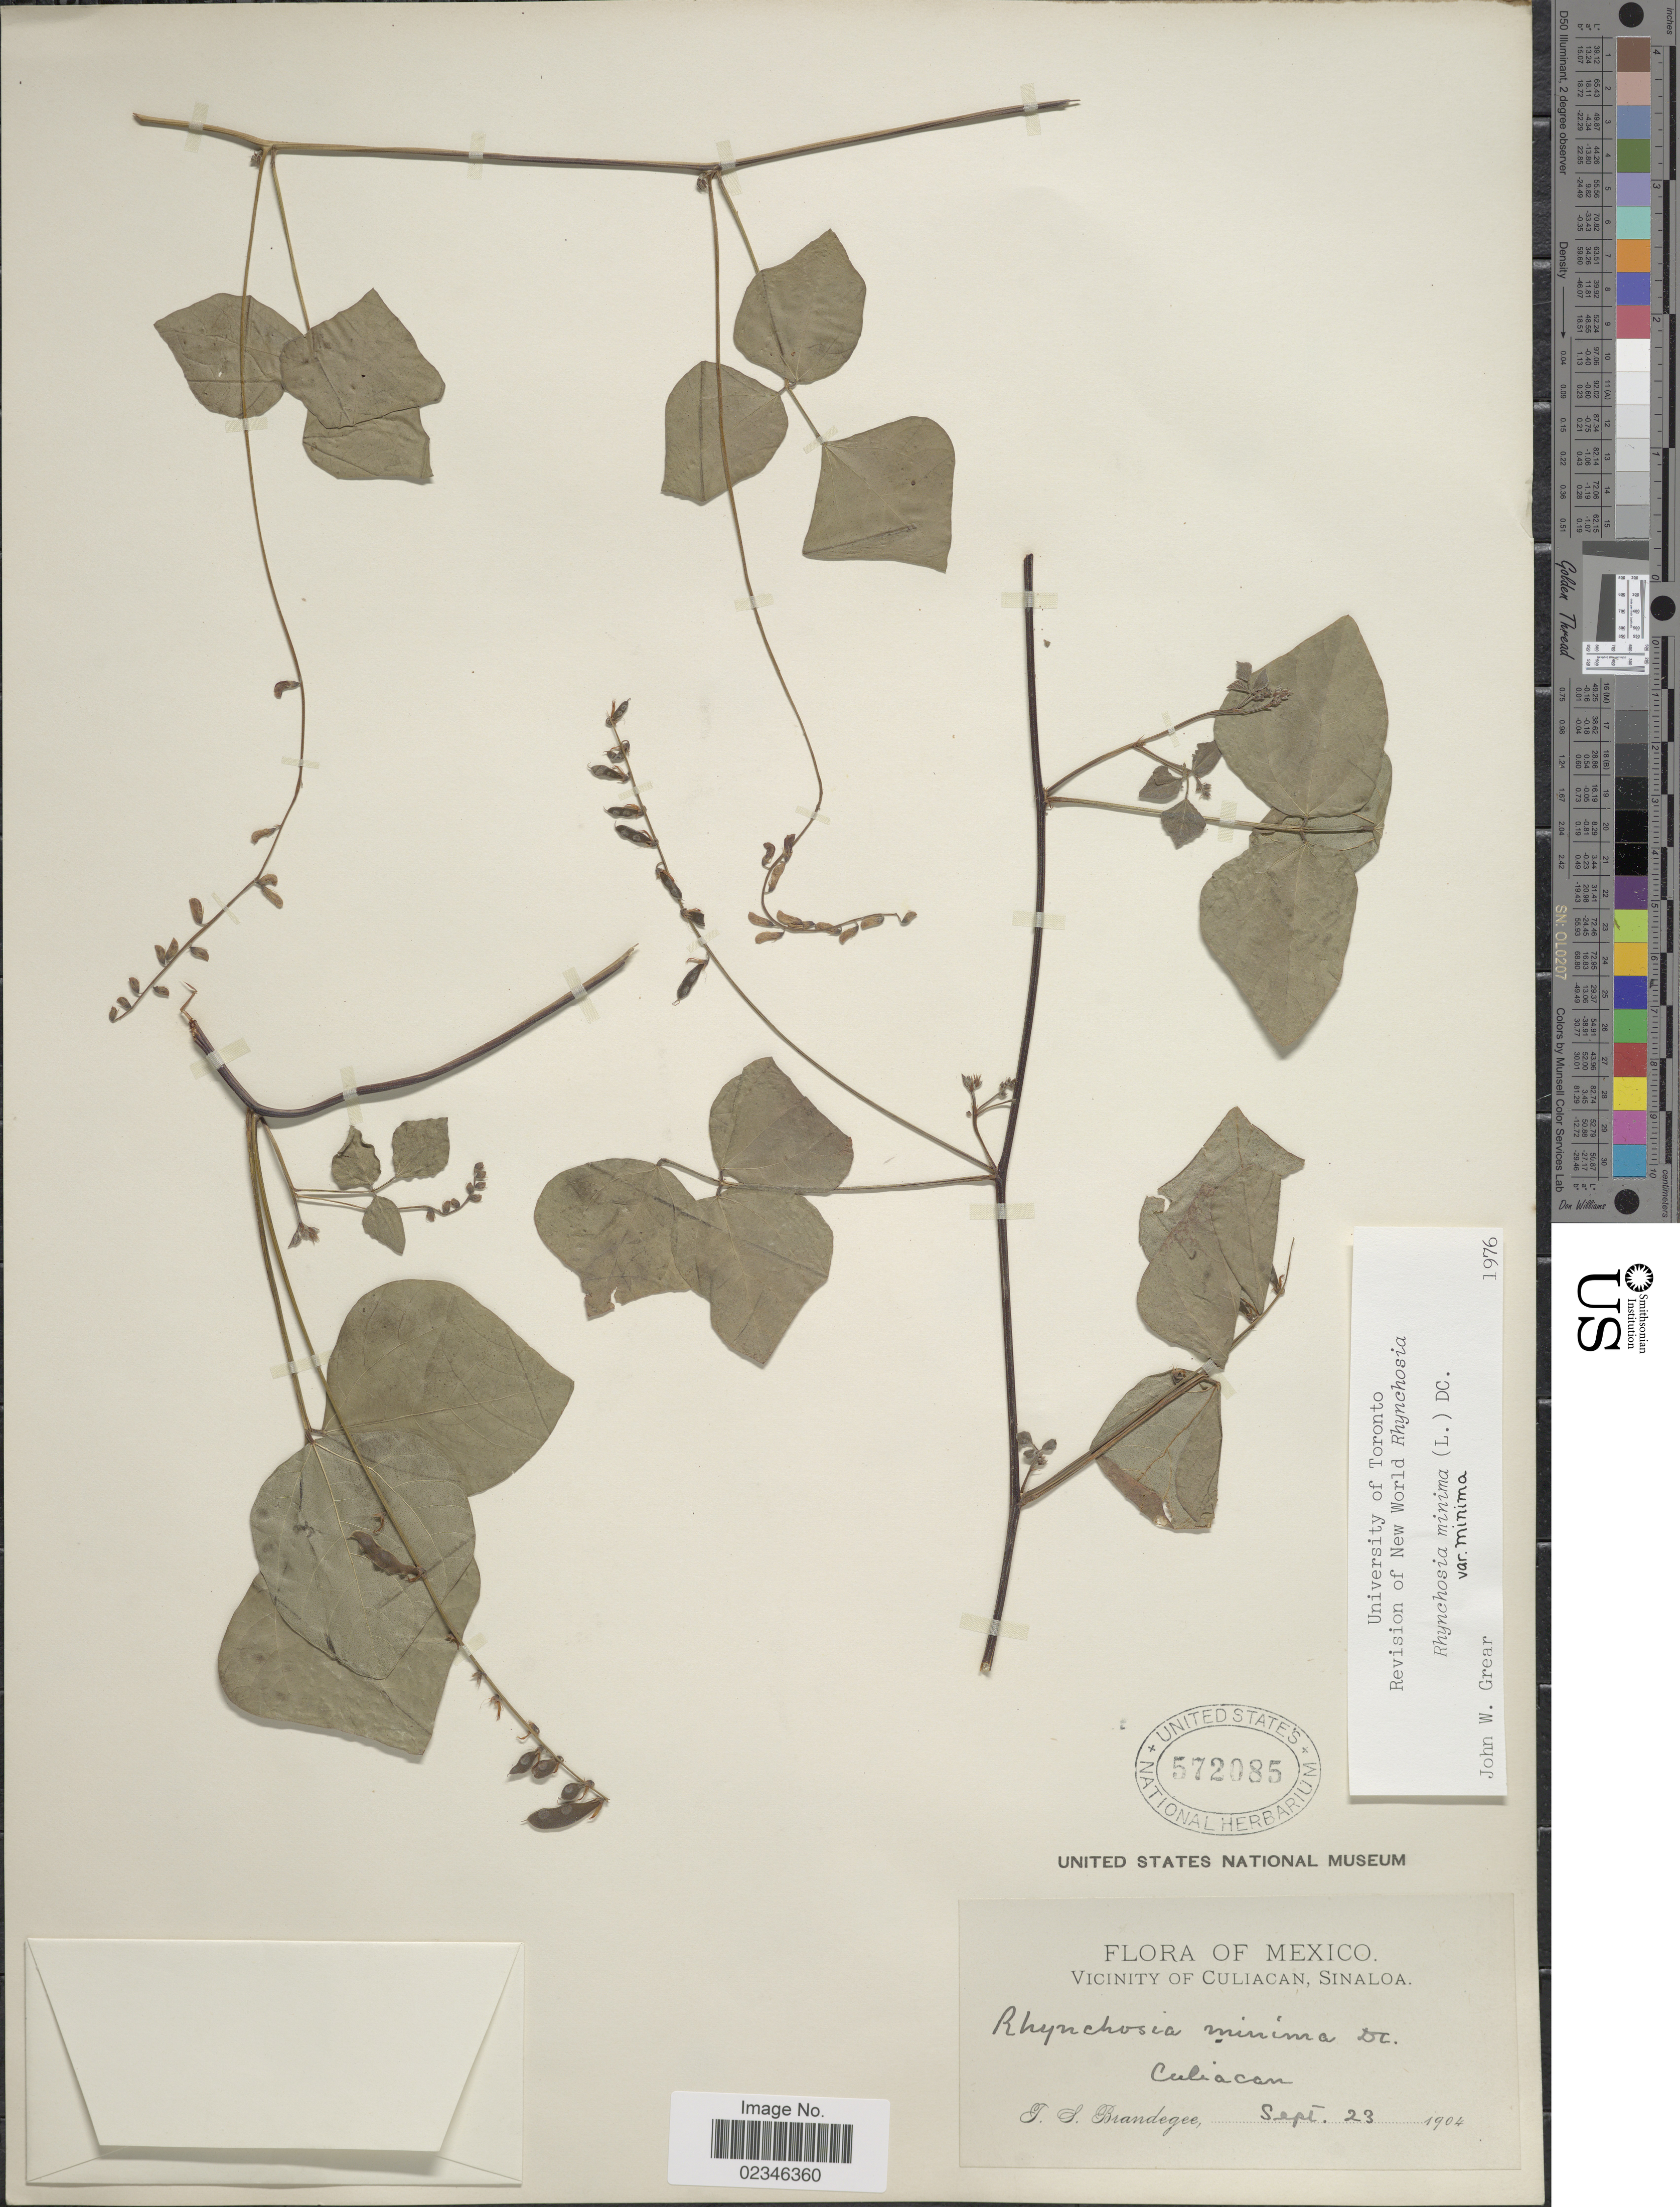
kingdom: Plantae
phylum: Tracheophyta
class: Magnoliopsida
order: Fabales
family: Fabaceae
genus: Rhynchosia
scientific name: Rhynchosia minima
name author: (L.) DC.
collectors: T. S. Brandegee (herbarium)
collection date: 1904-09-23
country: Mexico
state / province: Sinaloa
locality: Vicinity of Culiacan, Sinaloa. Culiacan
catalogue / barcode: US 572085